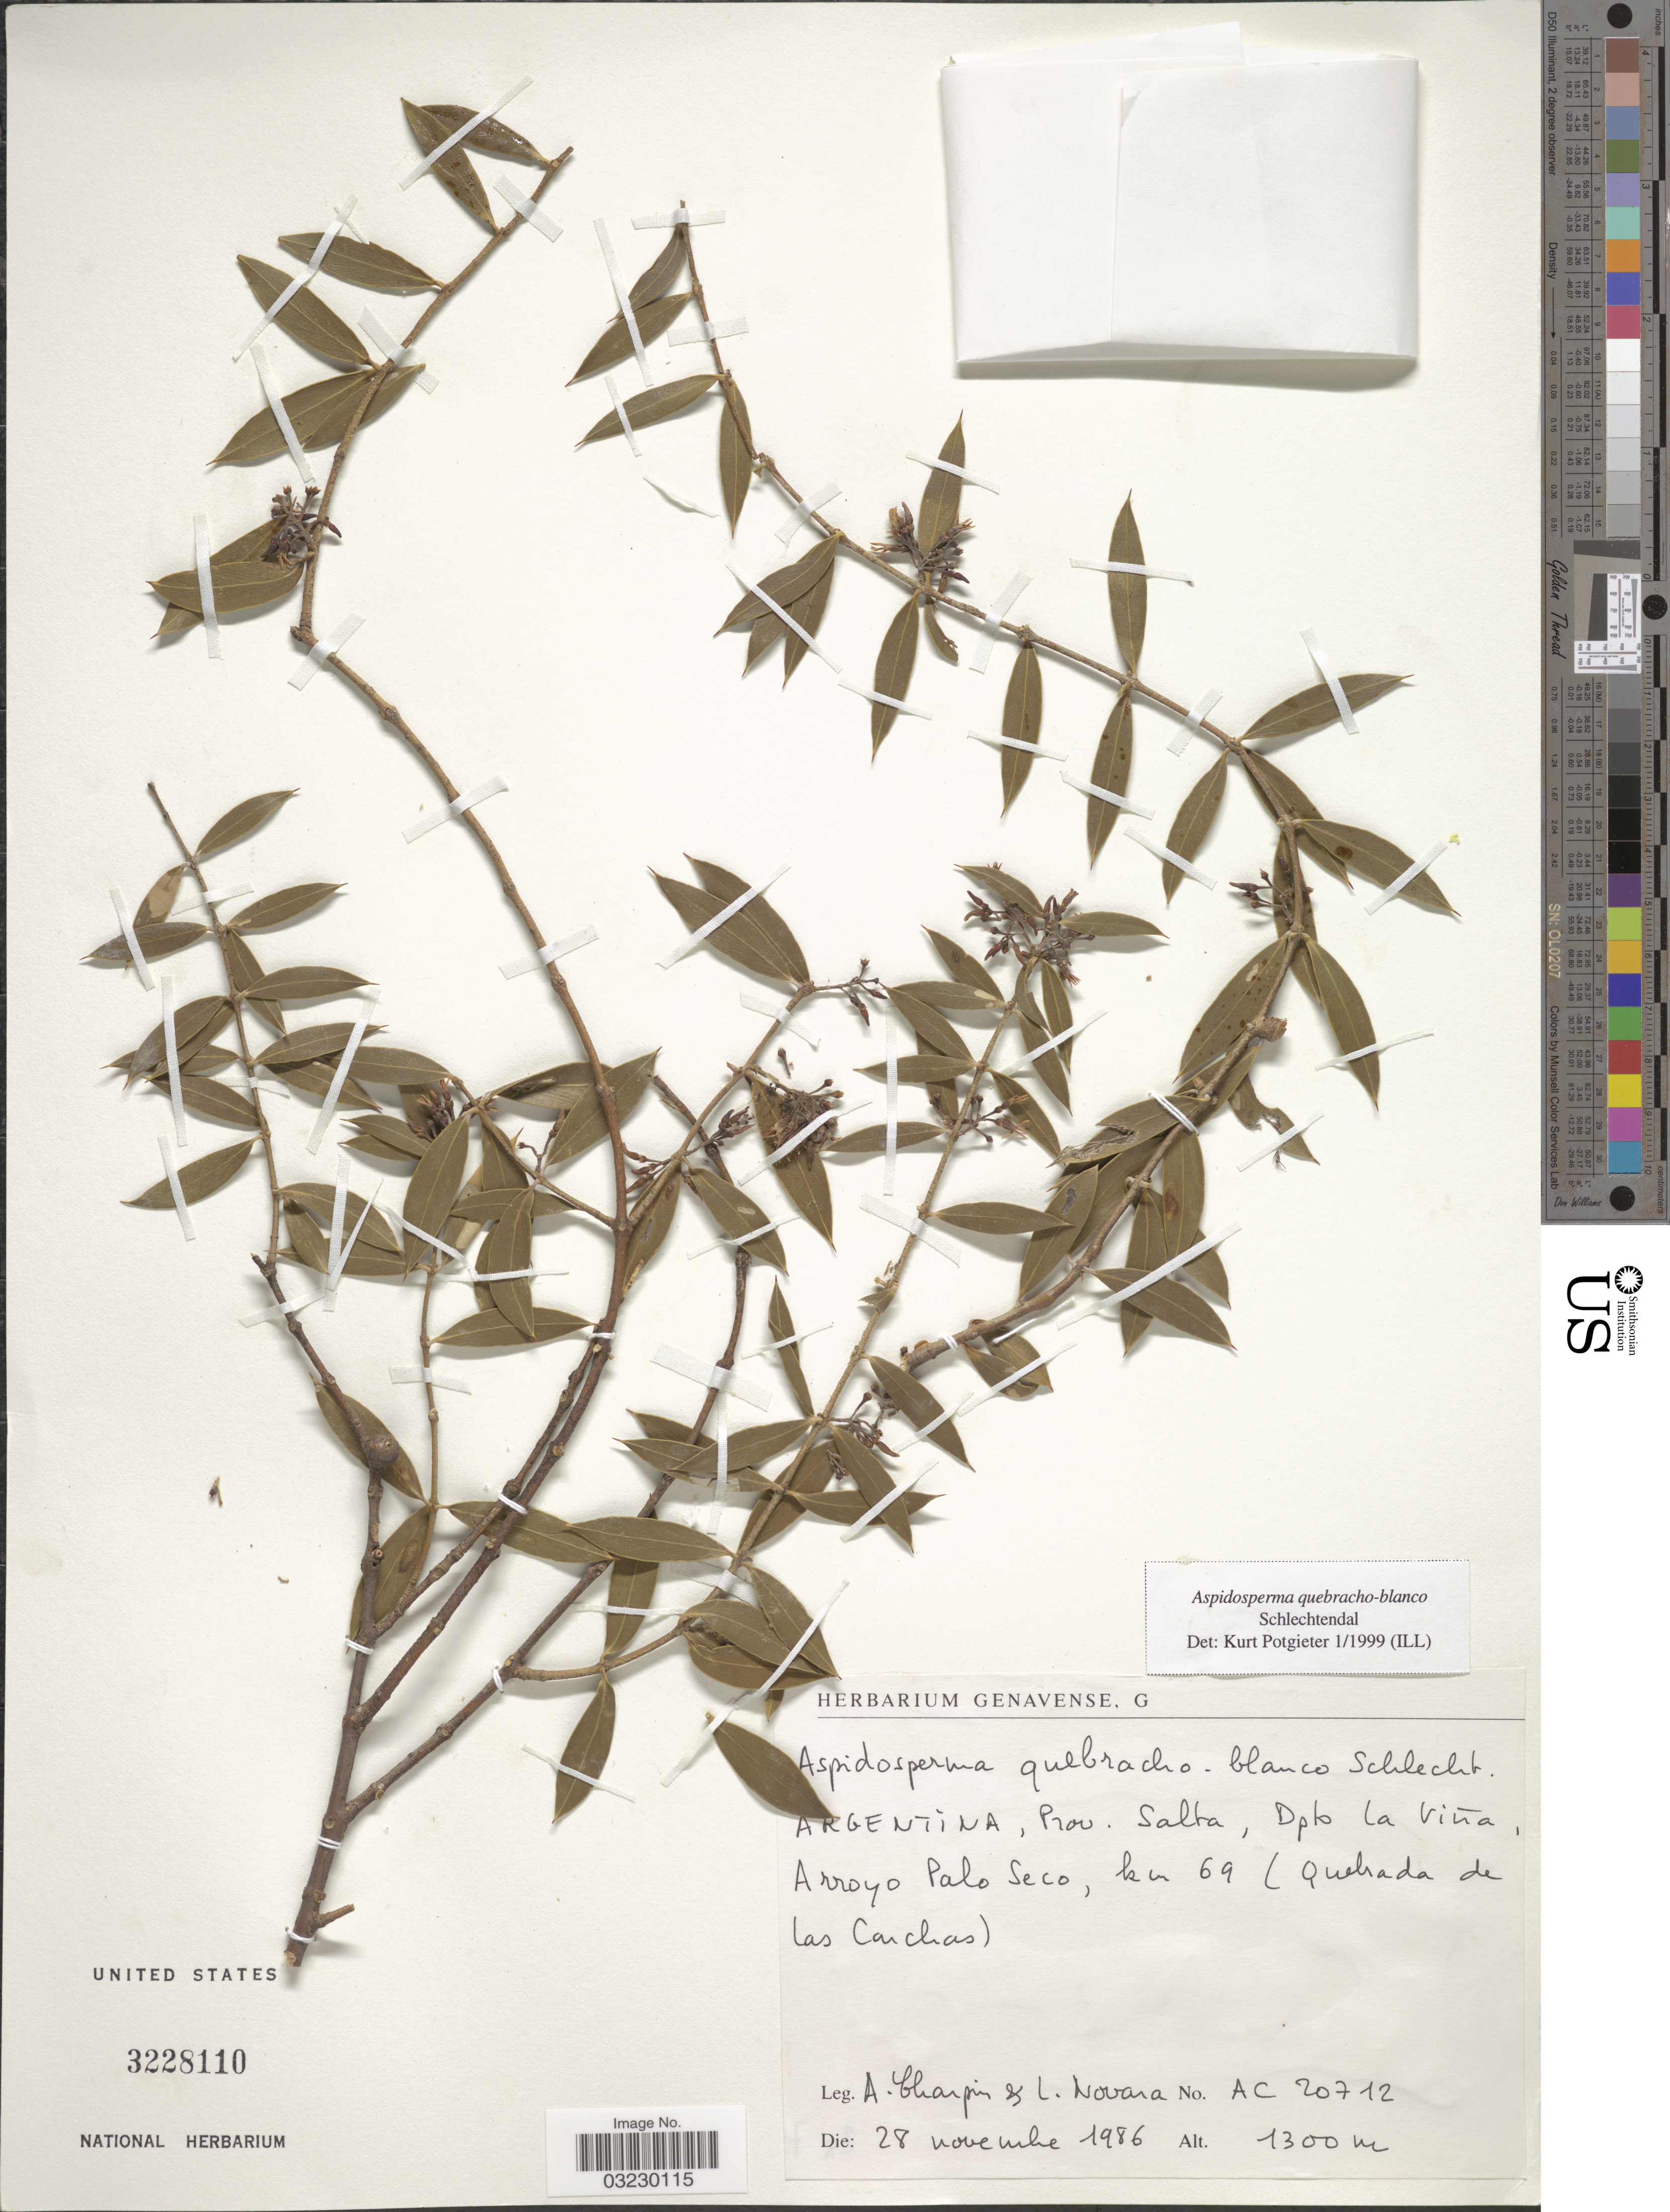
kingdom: Plantae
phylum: Tracheophyta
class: Magnoliopsida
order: Gentianales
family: Apocynaceae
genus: Aspidosperma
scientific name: Aspidosperma quebracho-blanco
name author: Schltdl.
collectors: A. Charpin & L. Novara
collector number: AC20712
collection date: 1986-11-28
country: Argentina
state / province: Salta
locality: Dpto La Viña, Arroyo Palo Seco, km 69 (Quebrada de las Conchas).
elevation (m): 1300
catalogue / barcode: US 3228110